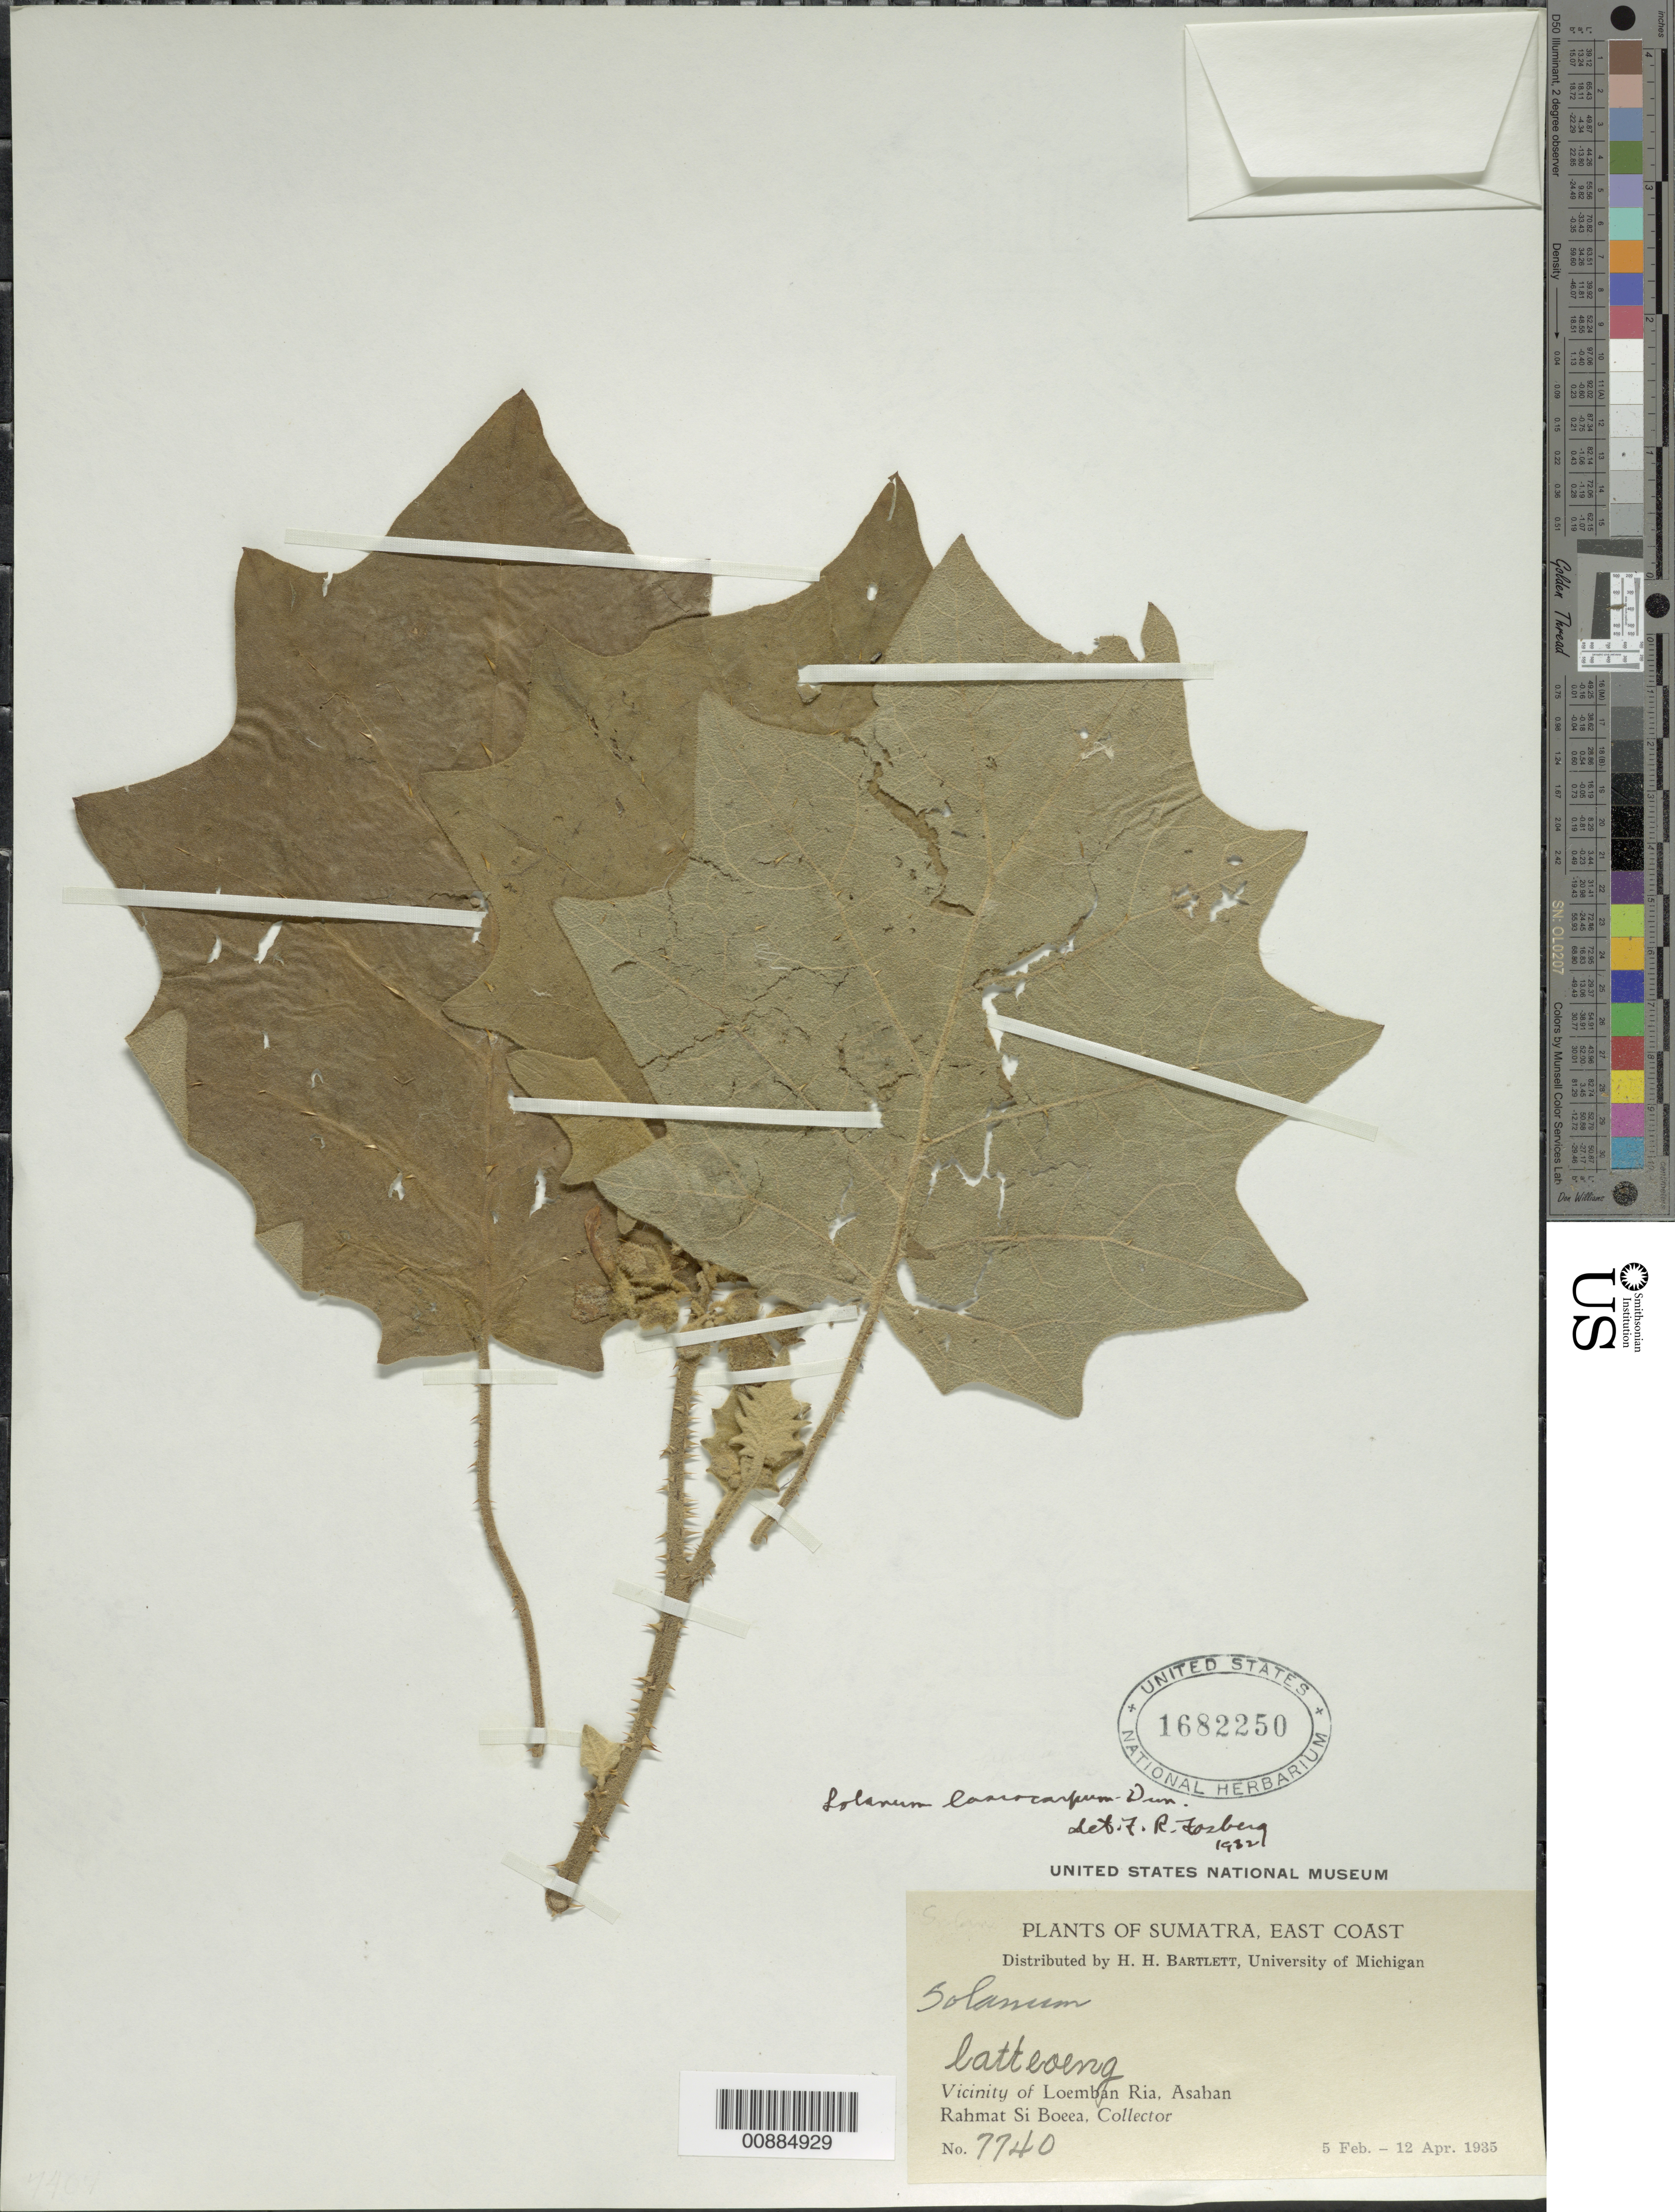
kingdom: Plantae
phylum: Tracheophyta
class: Magnoliopsida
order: Solanales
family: Solanaceae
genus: Solanum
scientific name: Solanum lasiocarpum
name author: Dunal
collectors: Rahmat Si Boeea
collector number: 7740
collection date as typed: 05 Feb 1935 to 12 Apr 1935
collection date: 1935-02-05/1935-04-12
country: Indonesia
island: Sumatra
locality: East coast; vicinity of Loemban Ria, Asahan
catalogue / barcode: US 1682250